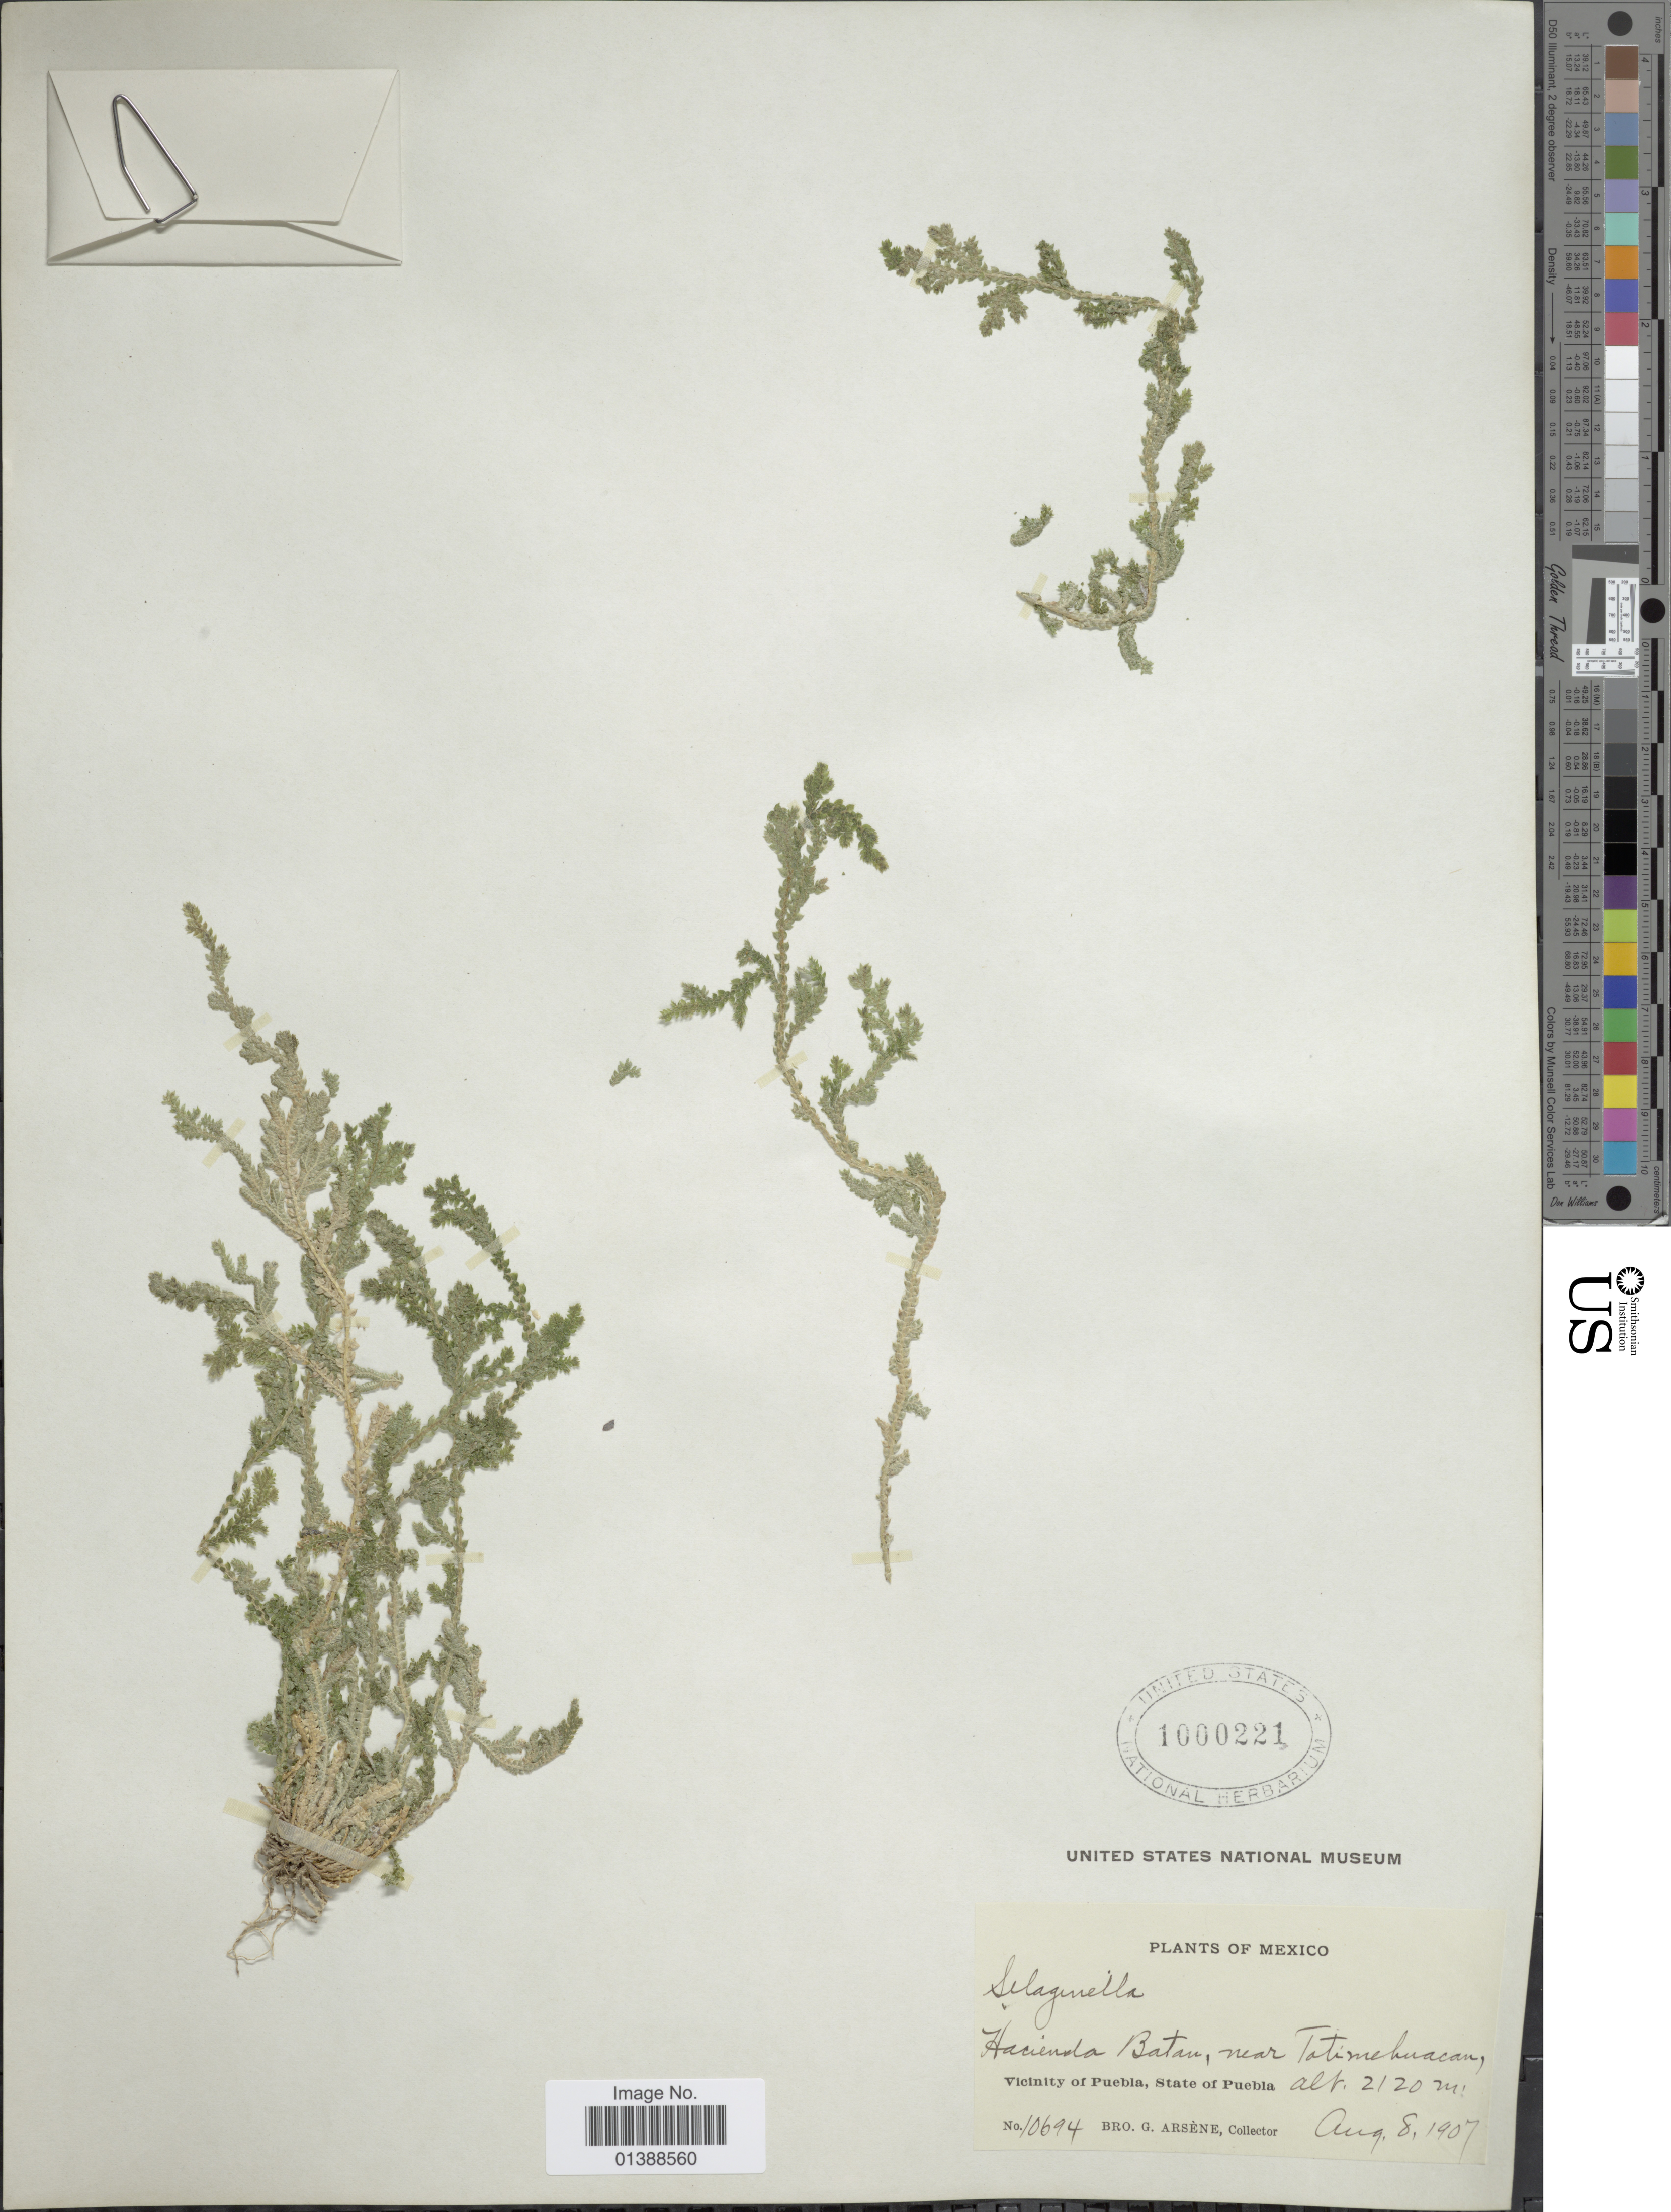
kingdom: Plantae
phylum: Tracheophyta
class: Lycopodiopsida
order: Selaginellales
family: Selaginellaceae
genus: Selaginella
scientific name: Selaginella pallescens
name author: (C. Presl) Spring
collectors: Bro. G. Arsène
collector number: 10694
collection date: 1907-08-08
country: Mexico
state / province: Puebla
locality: Hacienda Batan, near Tatimehuacan, Vicinity of Puebla, State of Puebla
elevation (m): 2120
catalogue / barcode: US 1000221